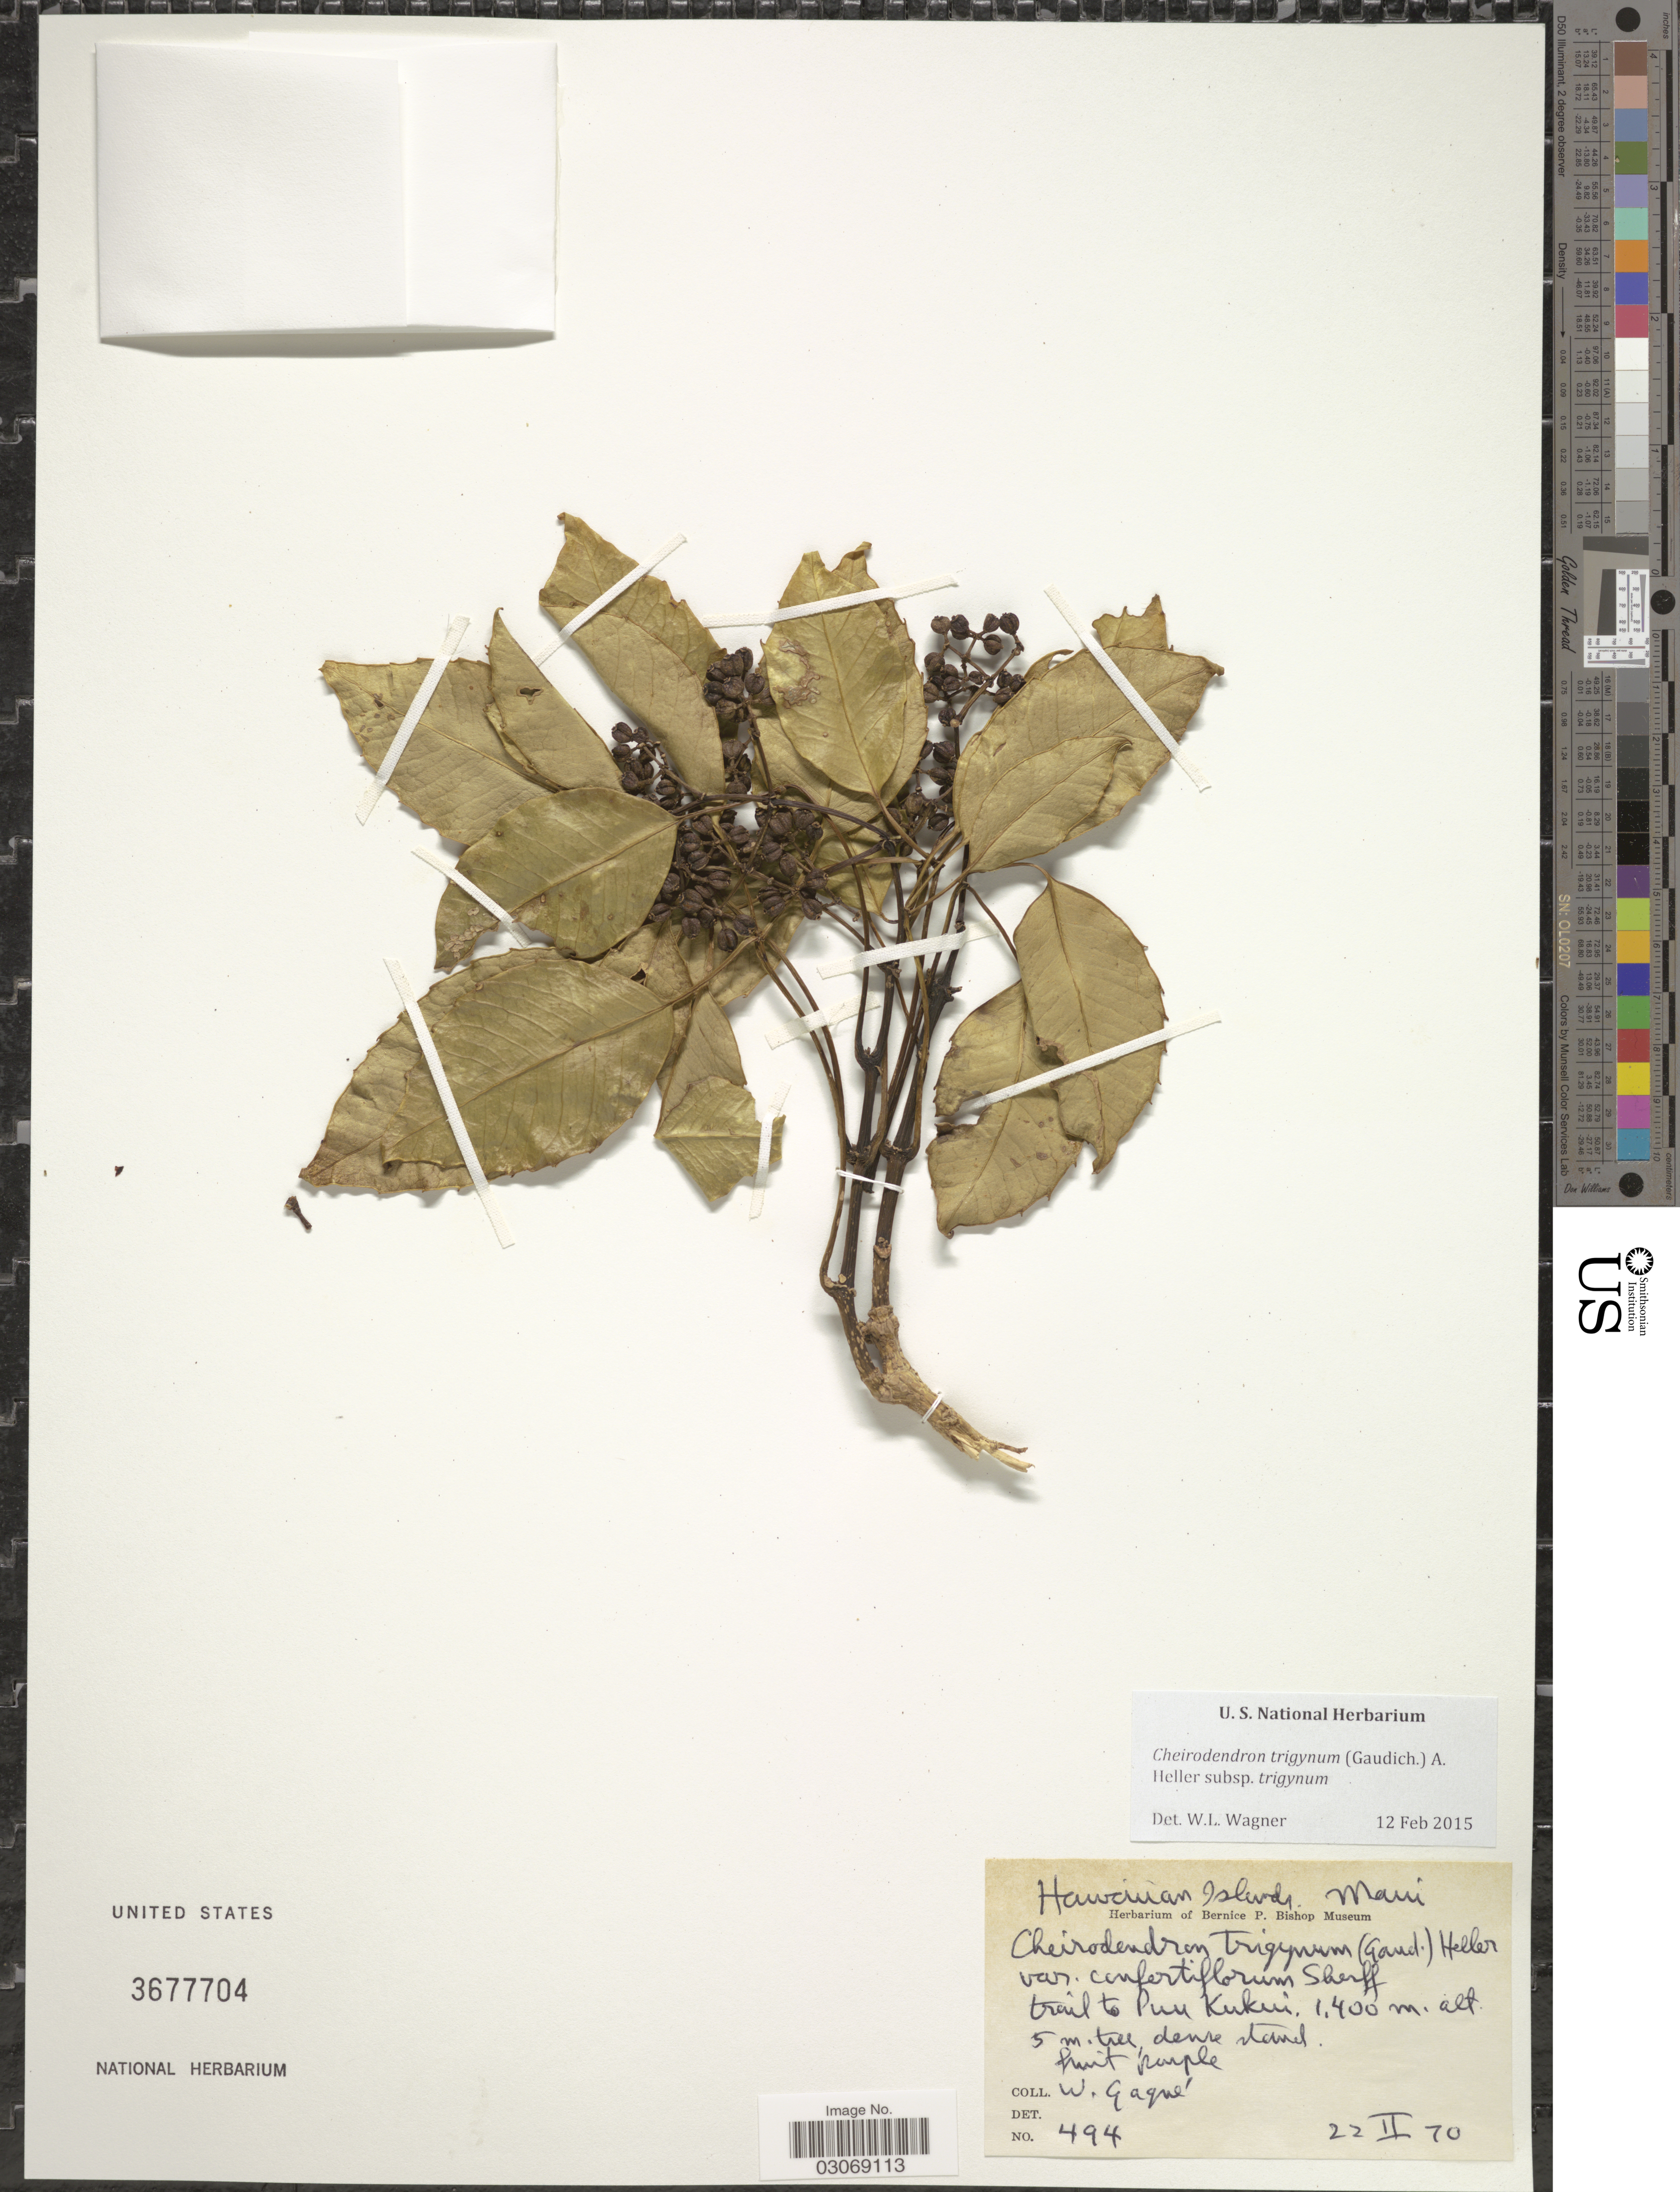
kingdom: Plantae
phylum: Tracheophyta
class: Magnoliopsida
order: Apiales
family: Araliaceae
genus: Cheirodendron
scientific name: Cheirodendron trigynum subsp. trigynum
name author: (Gaudich.) A. Heller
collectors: W. Gagne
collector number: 494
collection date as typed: Transcribed d/m/y: 22/2/70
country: United States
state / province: Hawaii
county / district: Maui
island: Maui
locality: Hawaiian Islands. Maui, trail to Puu Kukui.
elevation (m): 1400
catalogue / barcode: US 3677704